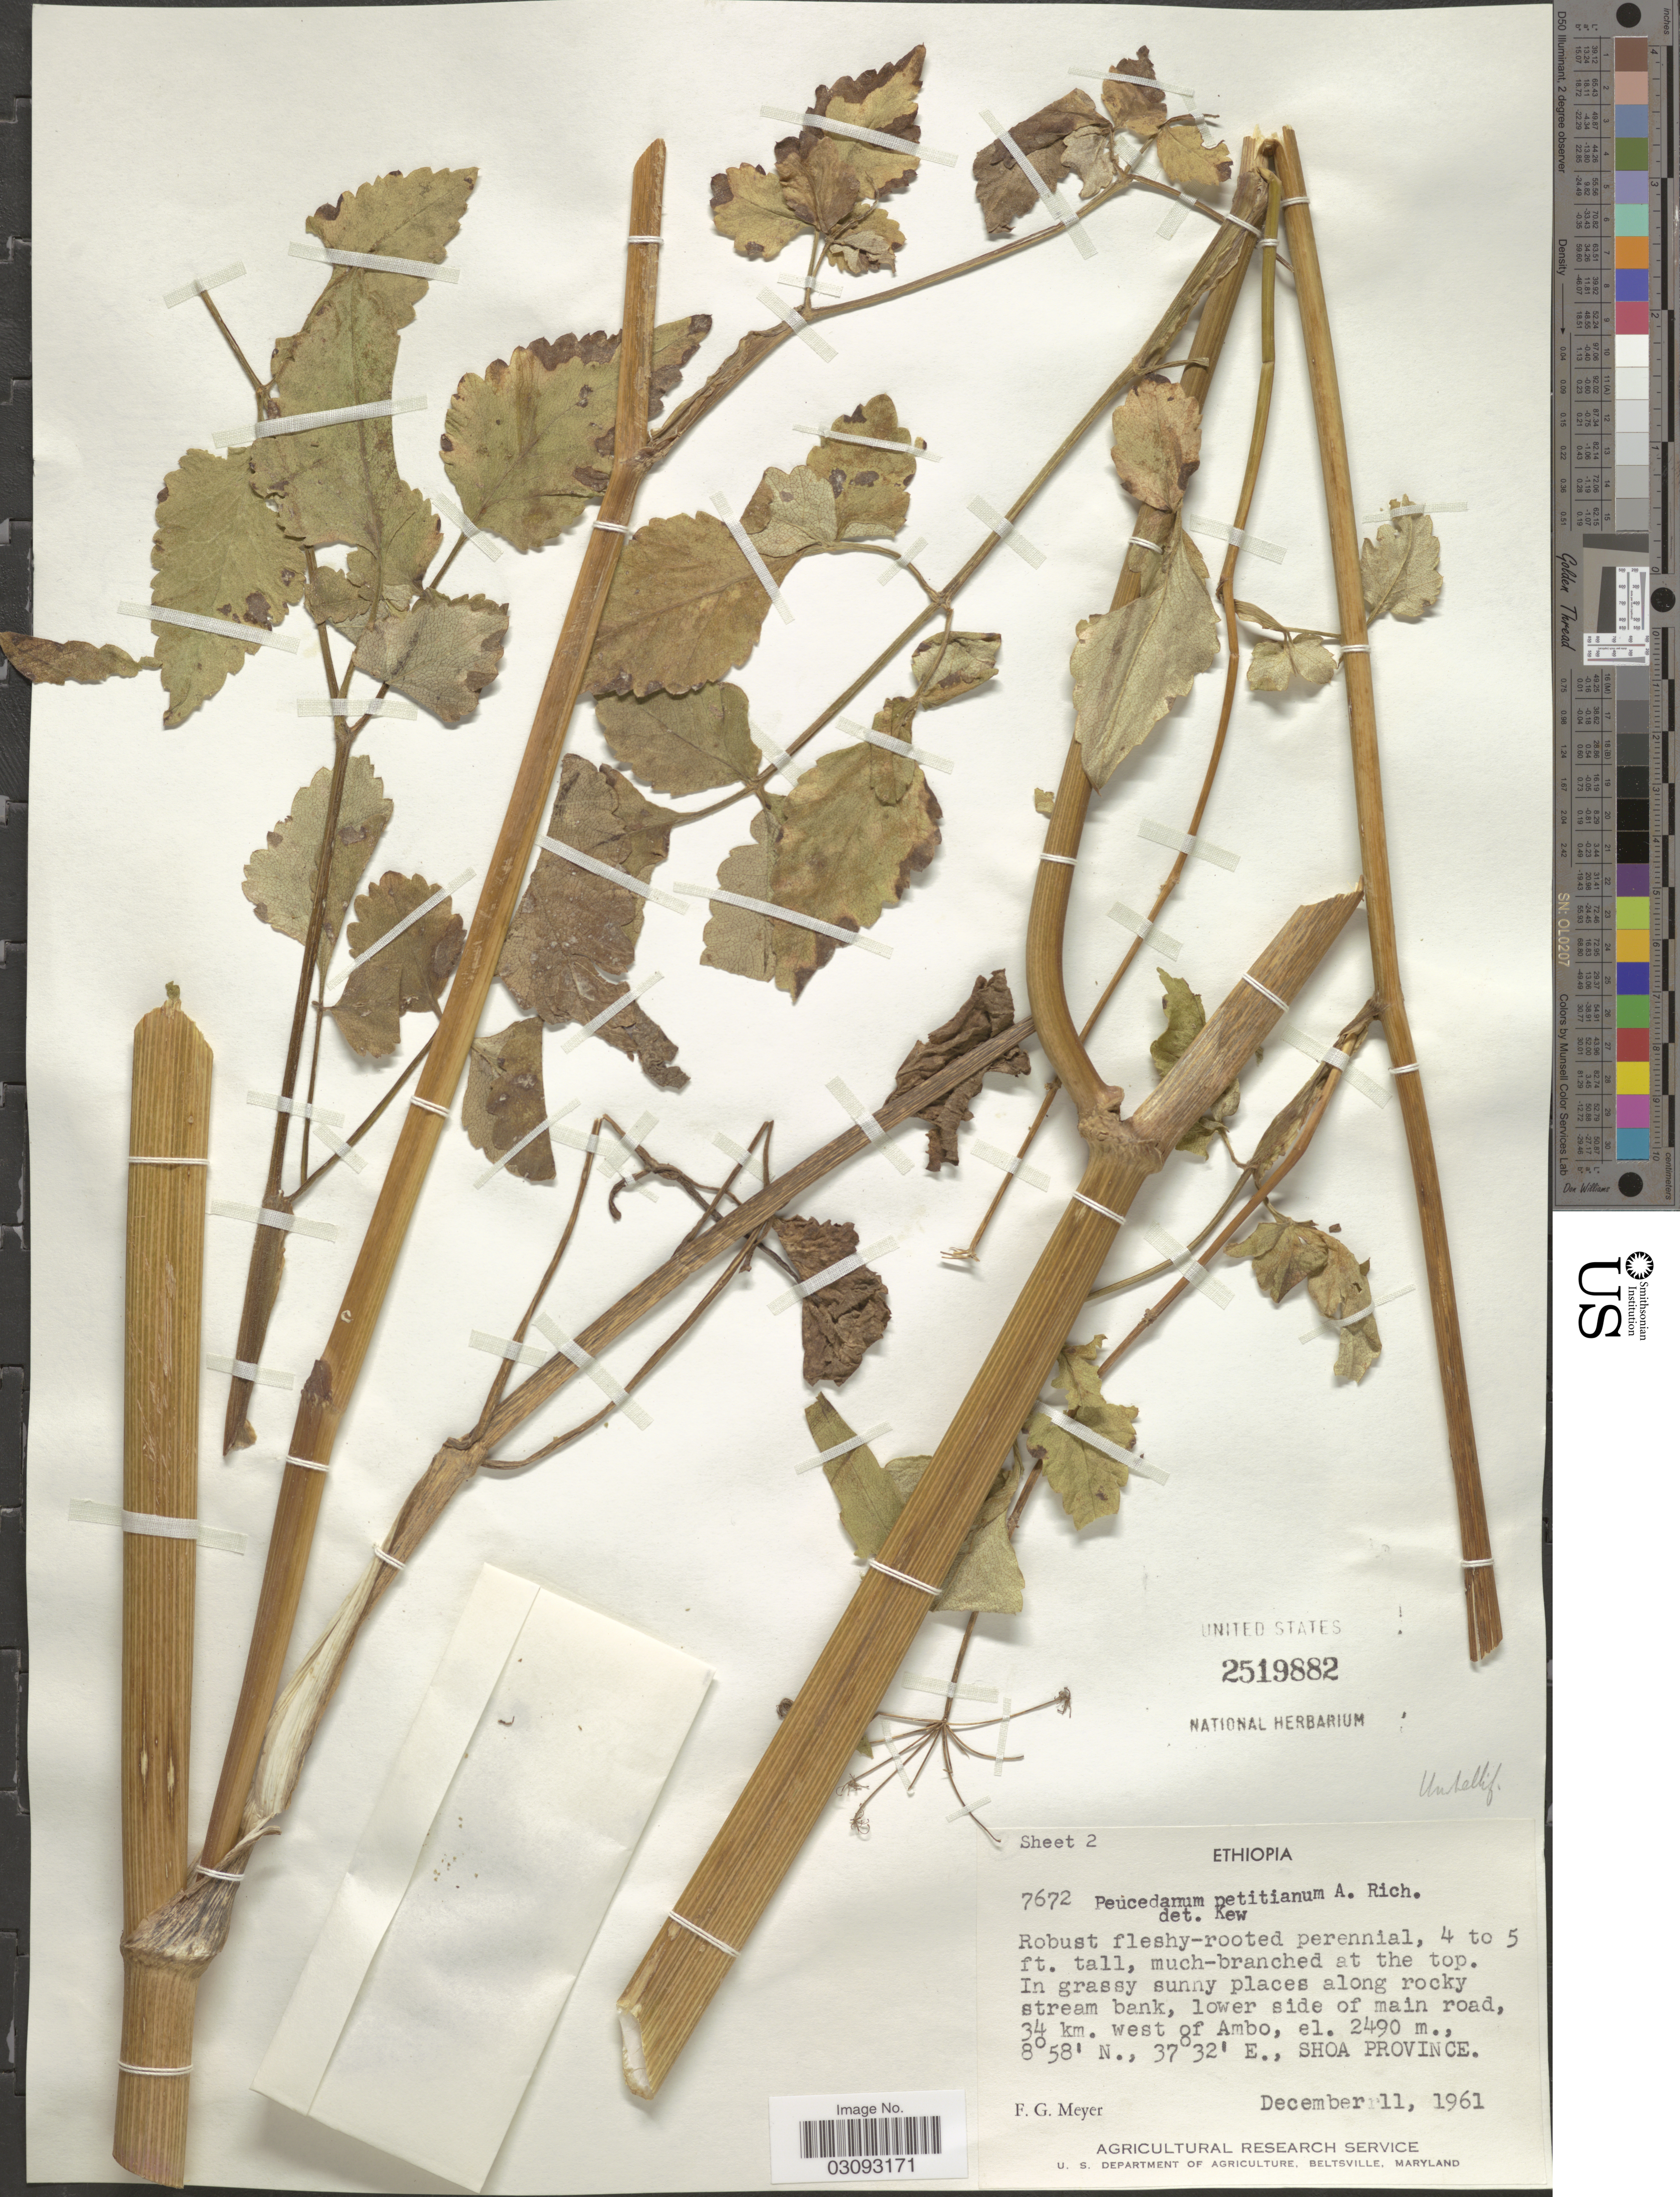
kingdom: Plantae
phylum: Tracheophyta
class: Magnoliopsida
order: Apiales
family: Apiaceae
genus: Peucedanum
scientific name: Peucedanum petitianum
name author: A. Rich.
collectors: F. G. Meyer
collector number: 7672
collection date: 1961-12-11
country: Ethiopia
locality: Lower side of main road, 34 km. west of Ambo, Shoa Province.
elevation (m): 2490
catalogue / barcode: US 2519882